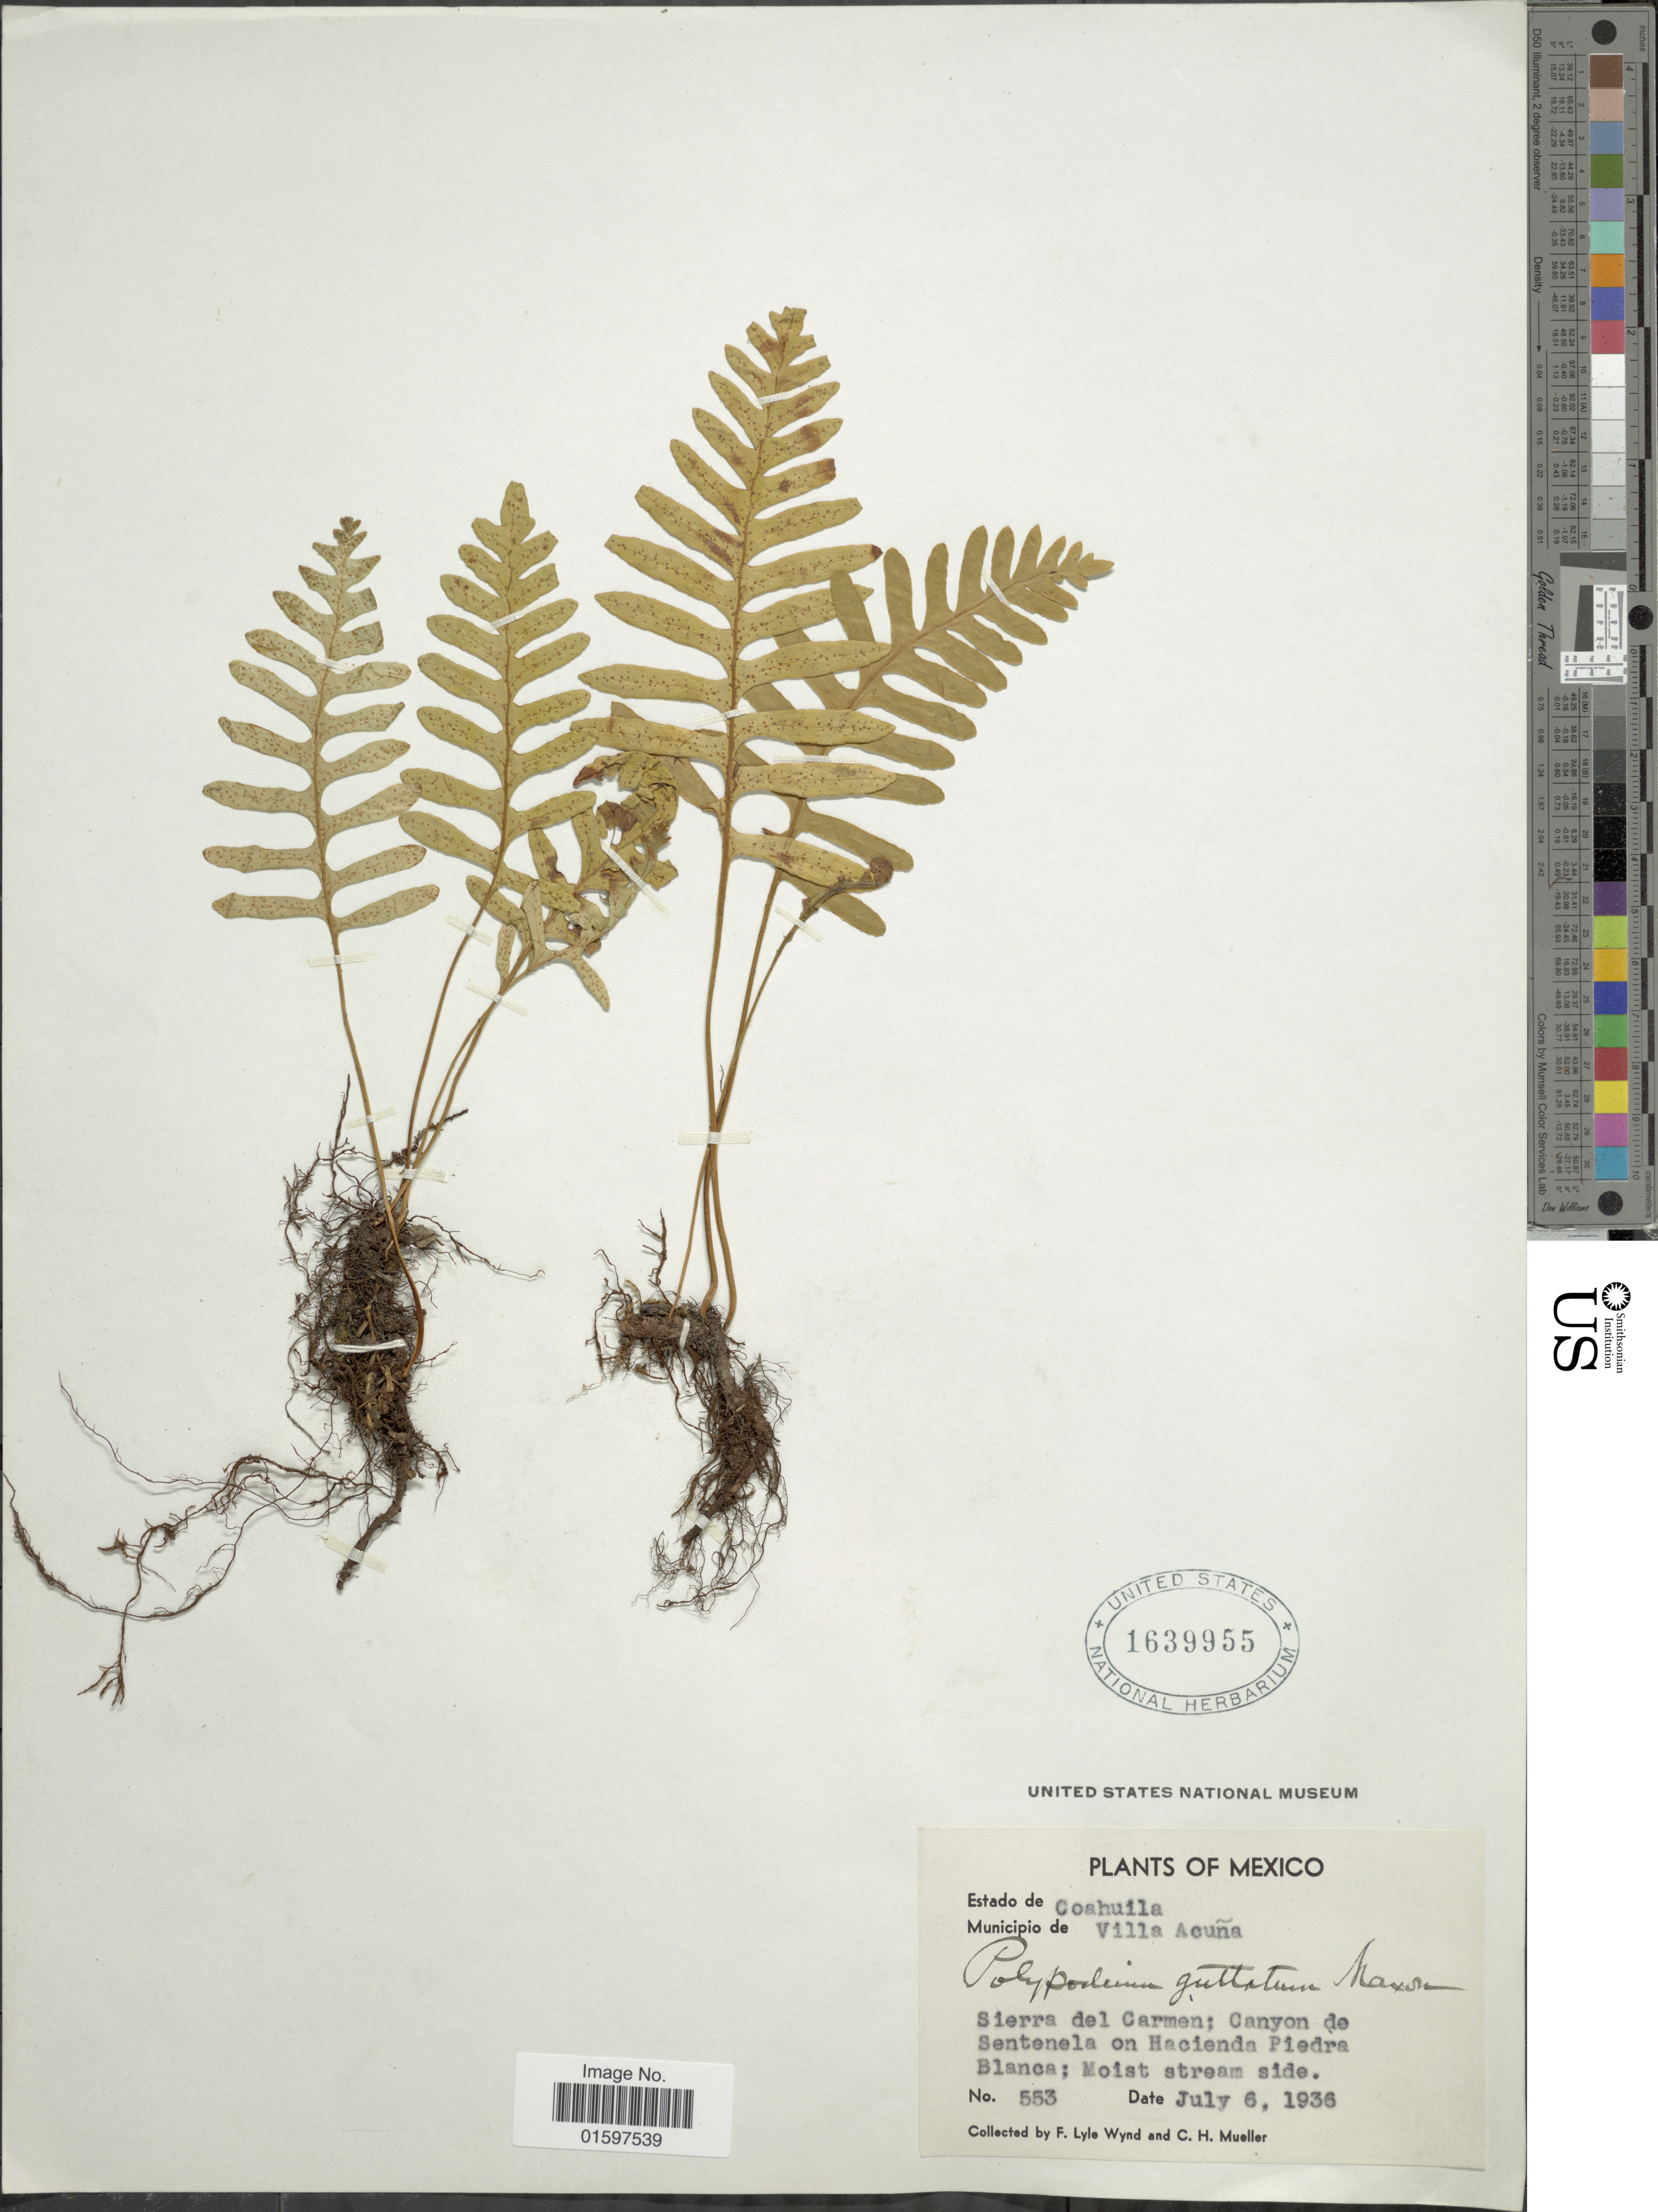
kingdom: Plantae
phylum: Tracheophyta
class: Polypodiopsida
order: Polypodiales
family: Polypodiaceae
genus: Pleopeltis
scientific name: Pleopeltis guttata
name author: (Maxon) E.G. Andrews & Windham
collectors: F. L. Wynd & C. H. Mueller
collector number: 553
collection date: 1936-07-06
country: Mexico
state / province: Coahuila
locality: Estado de Coahuila, Municipio de Villa Acuña, Sierra del Carmen; Canyon de Sentenela on Hacienda Piedra Blanca; moist stream side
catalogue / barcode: US 1639955